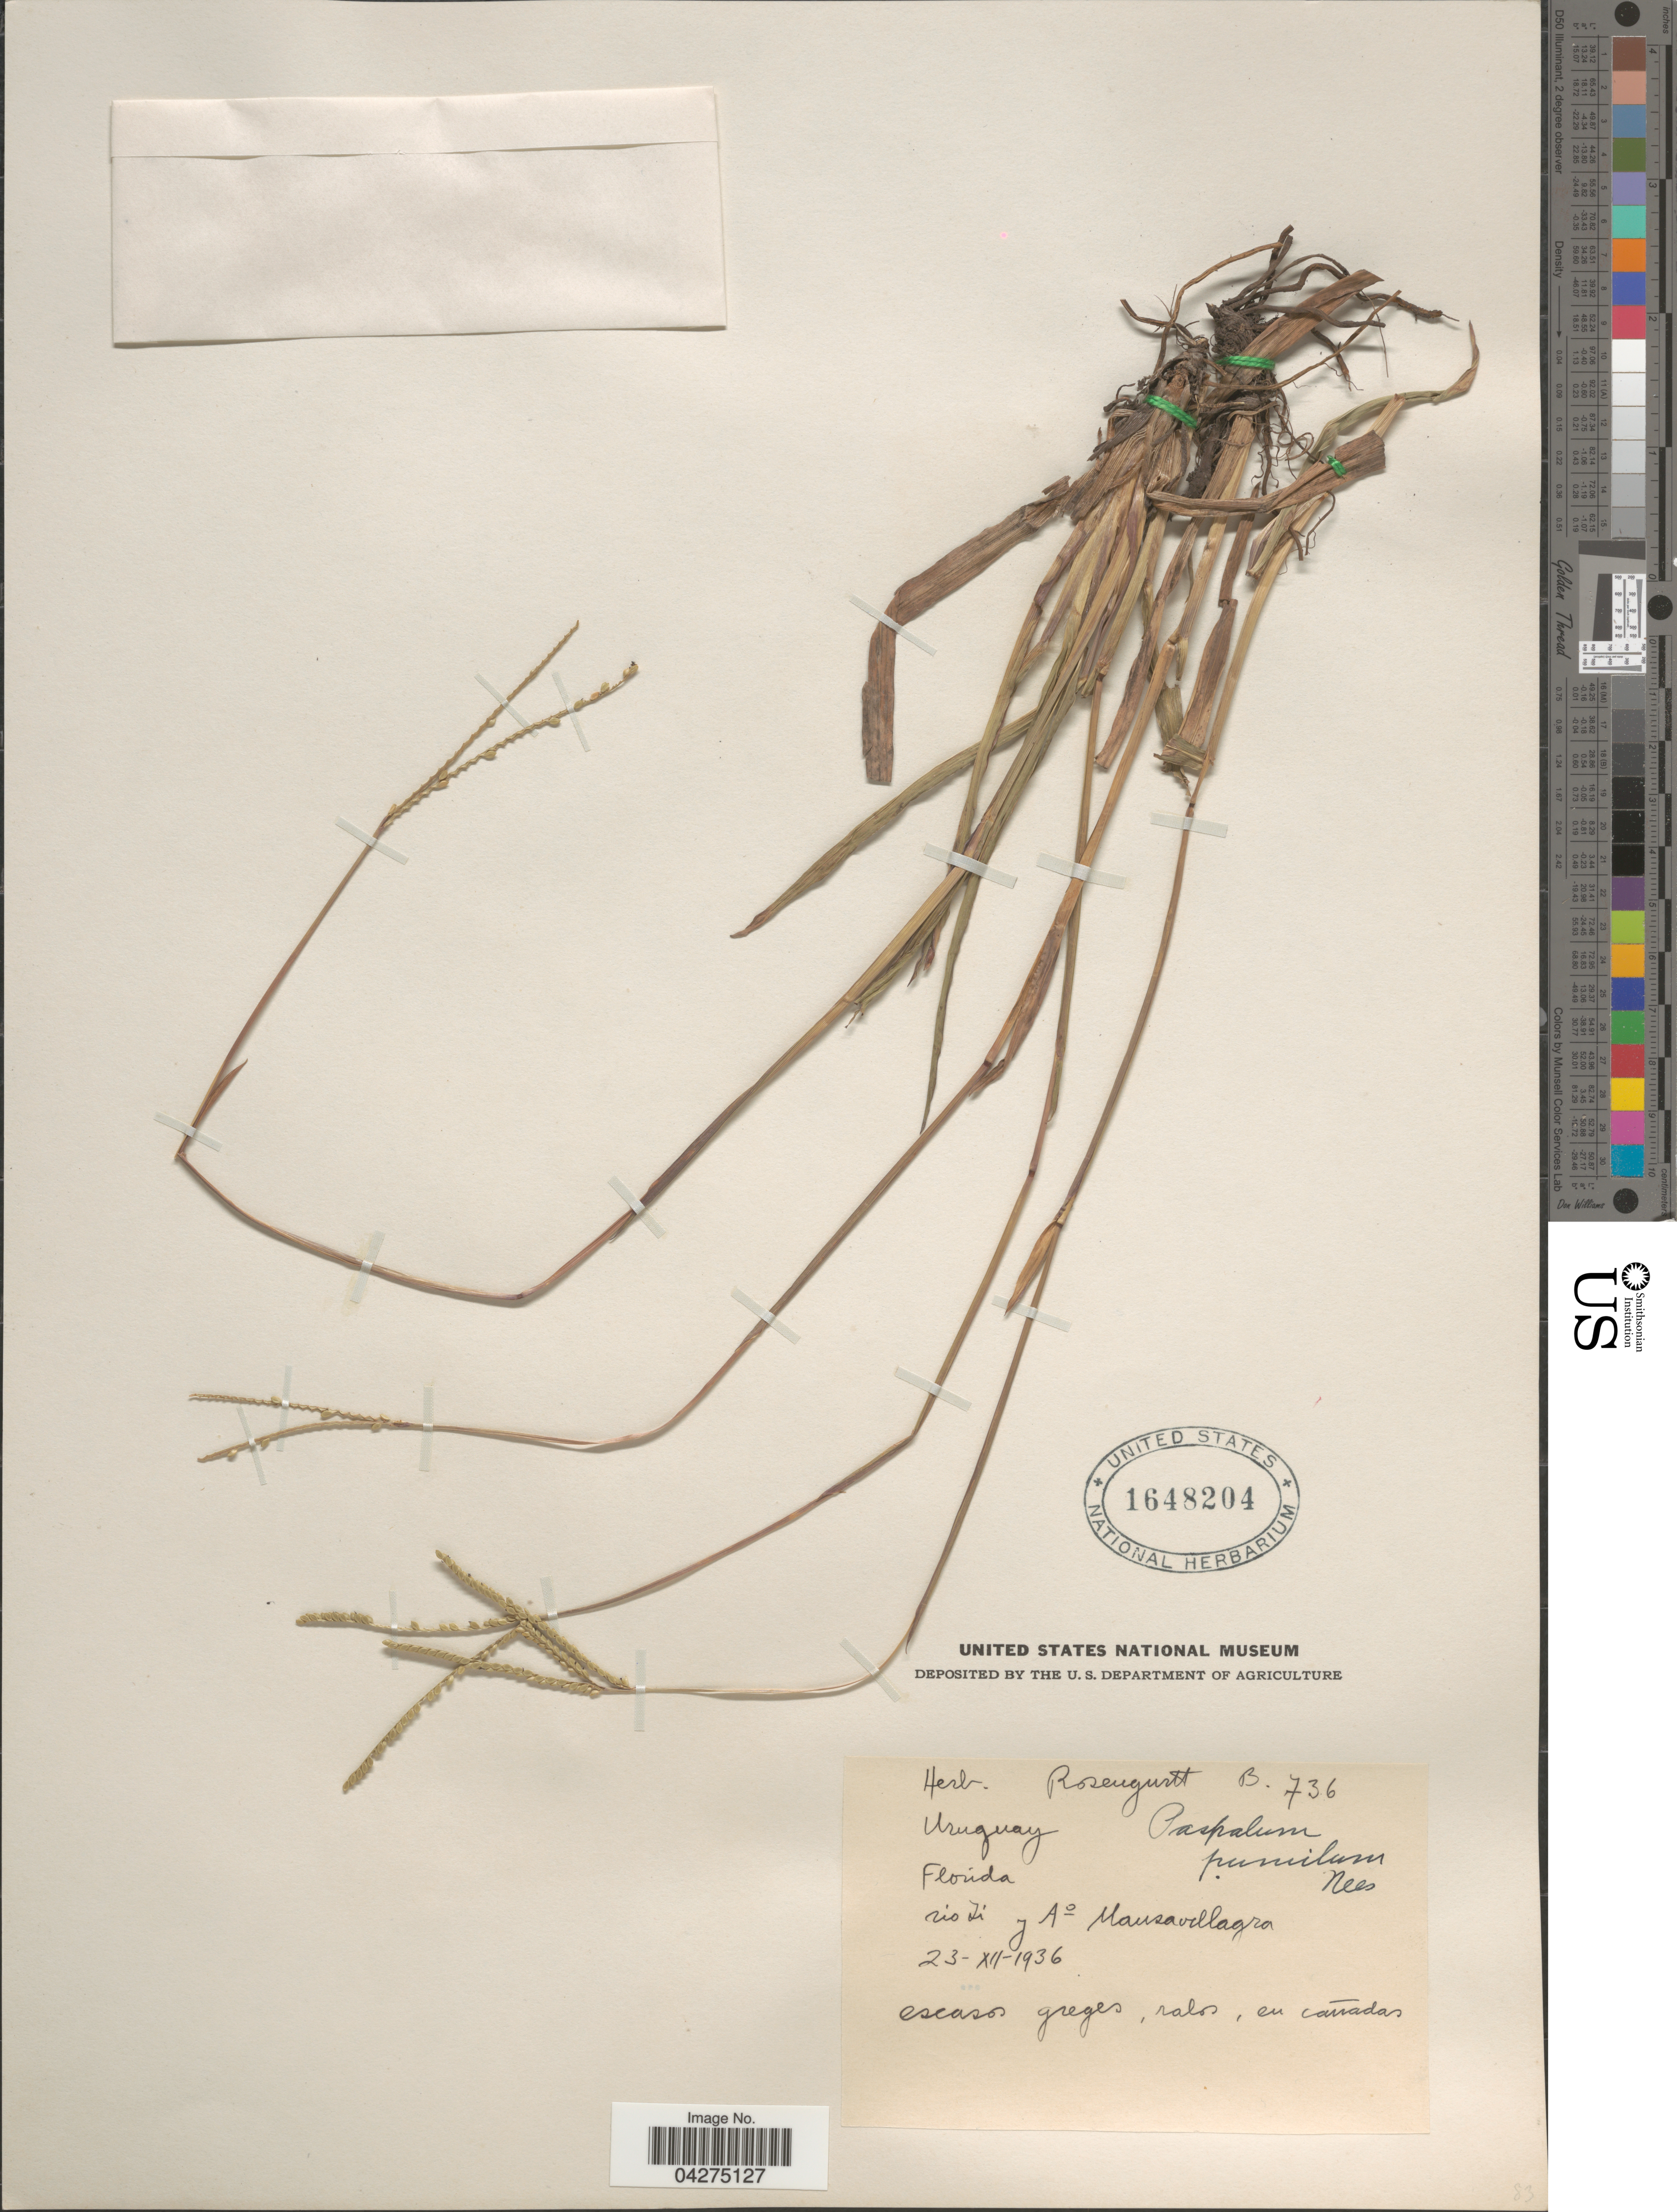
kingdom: Plantae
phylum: Tracheophyta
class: Liliopsida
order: Poales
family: Poaceae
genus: Paspalum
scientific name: Paspalum pumilum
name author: Nees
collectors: ex herb. Rosengurtt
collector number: B736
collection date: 1936-12-23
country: Uruguay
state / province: Florida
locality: Rio Yí y A° Mansavillagra.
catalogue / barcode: US 1648204